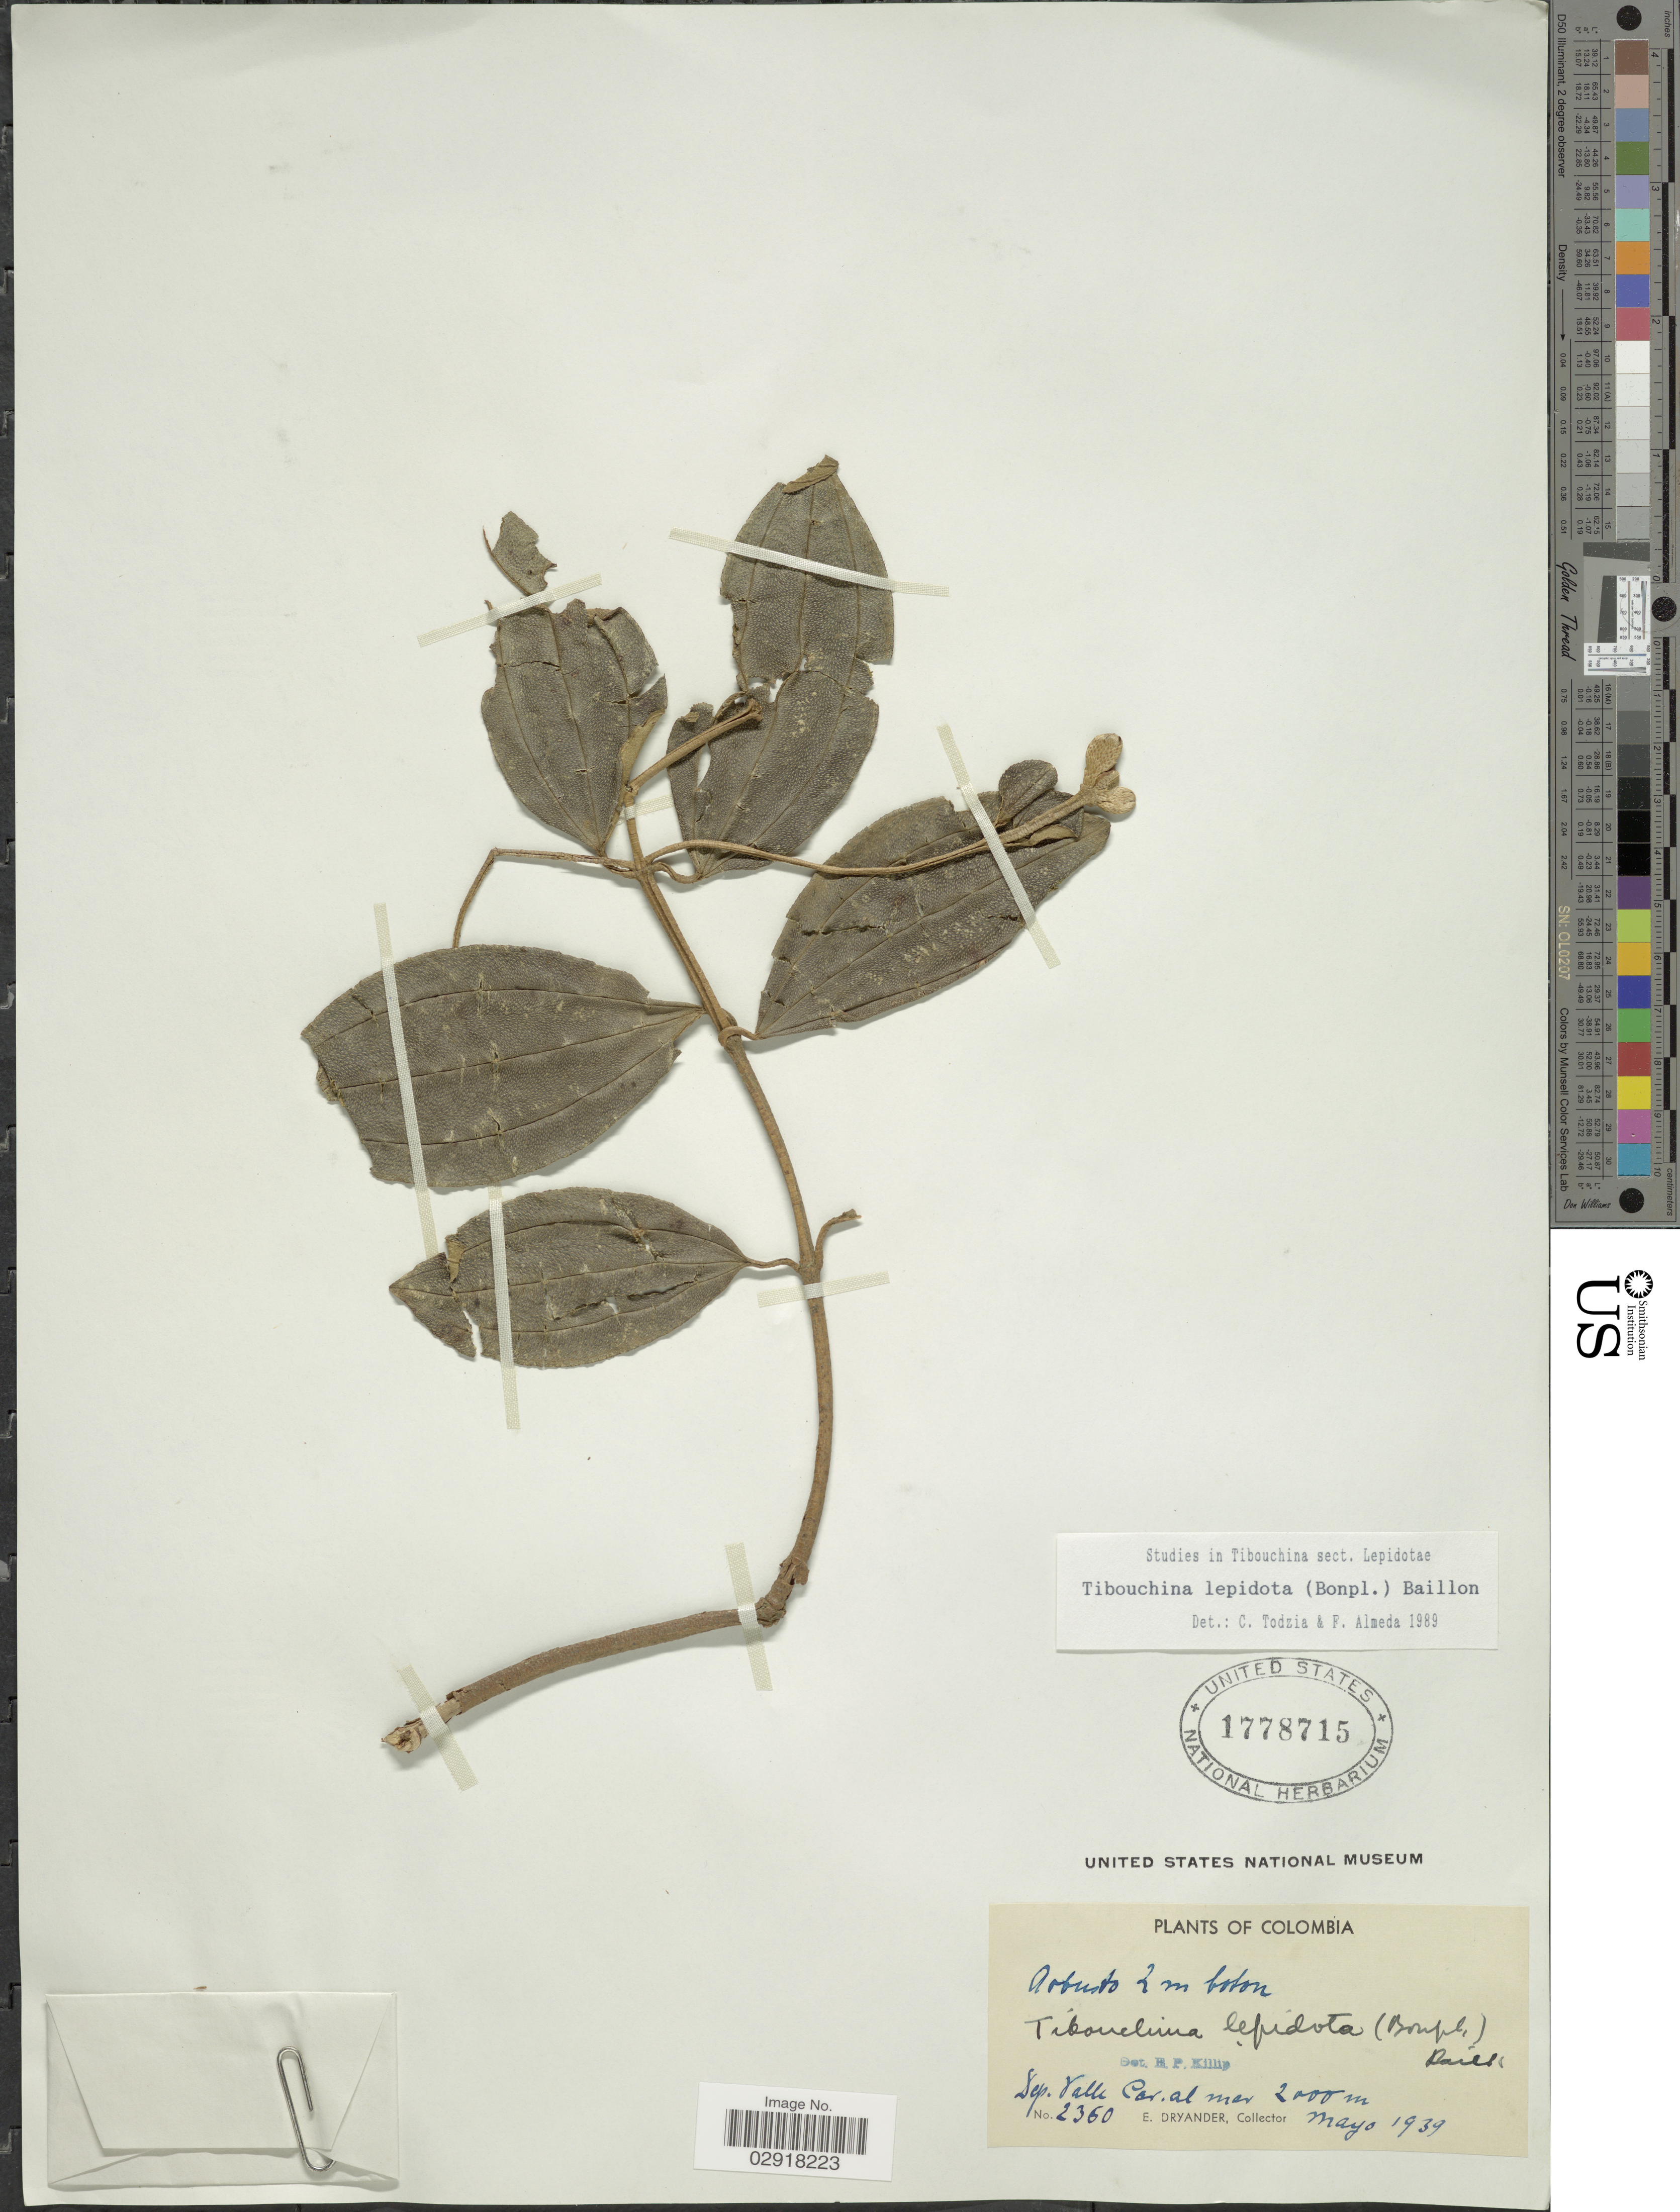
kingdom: Plantae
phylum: Tracheophyta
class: Magnoliopsida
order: Myrtales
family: Melastomataceae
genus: Andesanthus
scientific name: Andesanthus lepidotus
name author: (Humb. & Bonpl.) P.J.F. Guim. & Michelang.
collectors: E. Dryander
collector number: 2360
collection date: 1939-05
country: Colombia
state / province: Valle del Cauca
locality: Dep. Valle Car. al mar.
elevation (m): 2000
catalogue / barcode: US 1778715